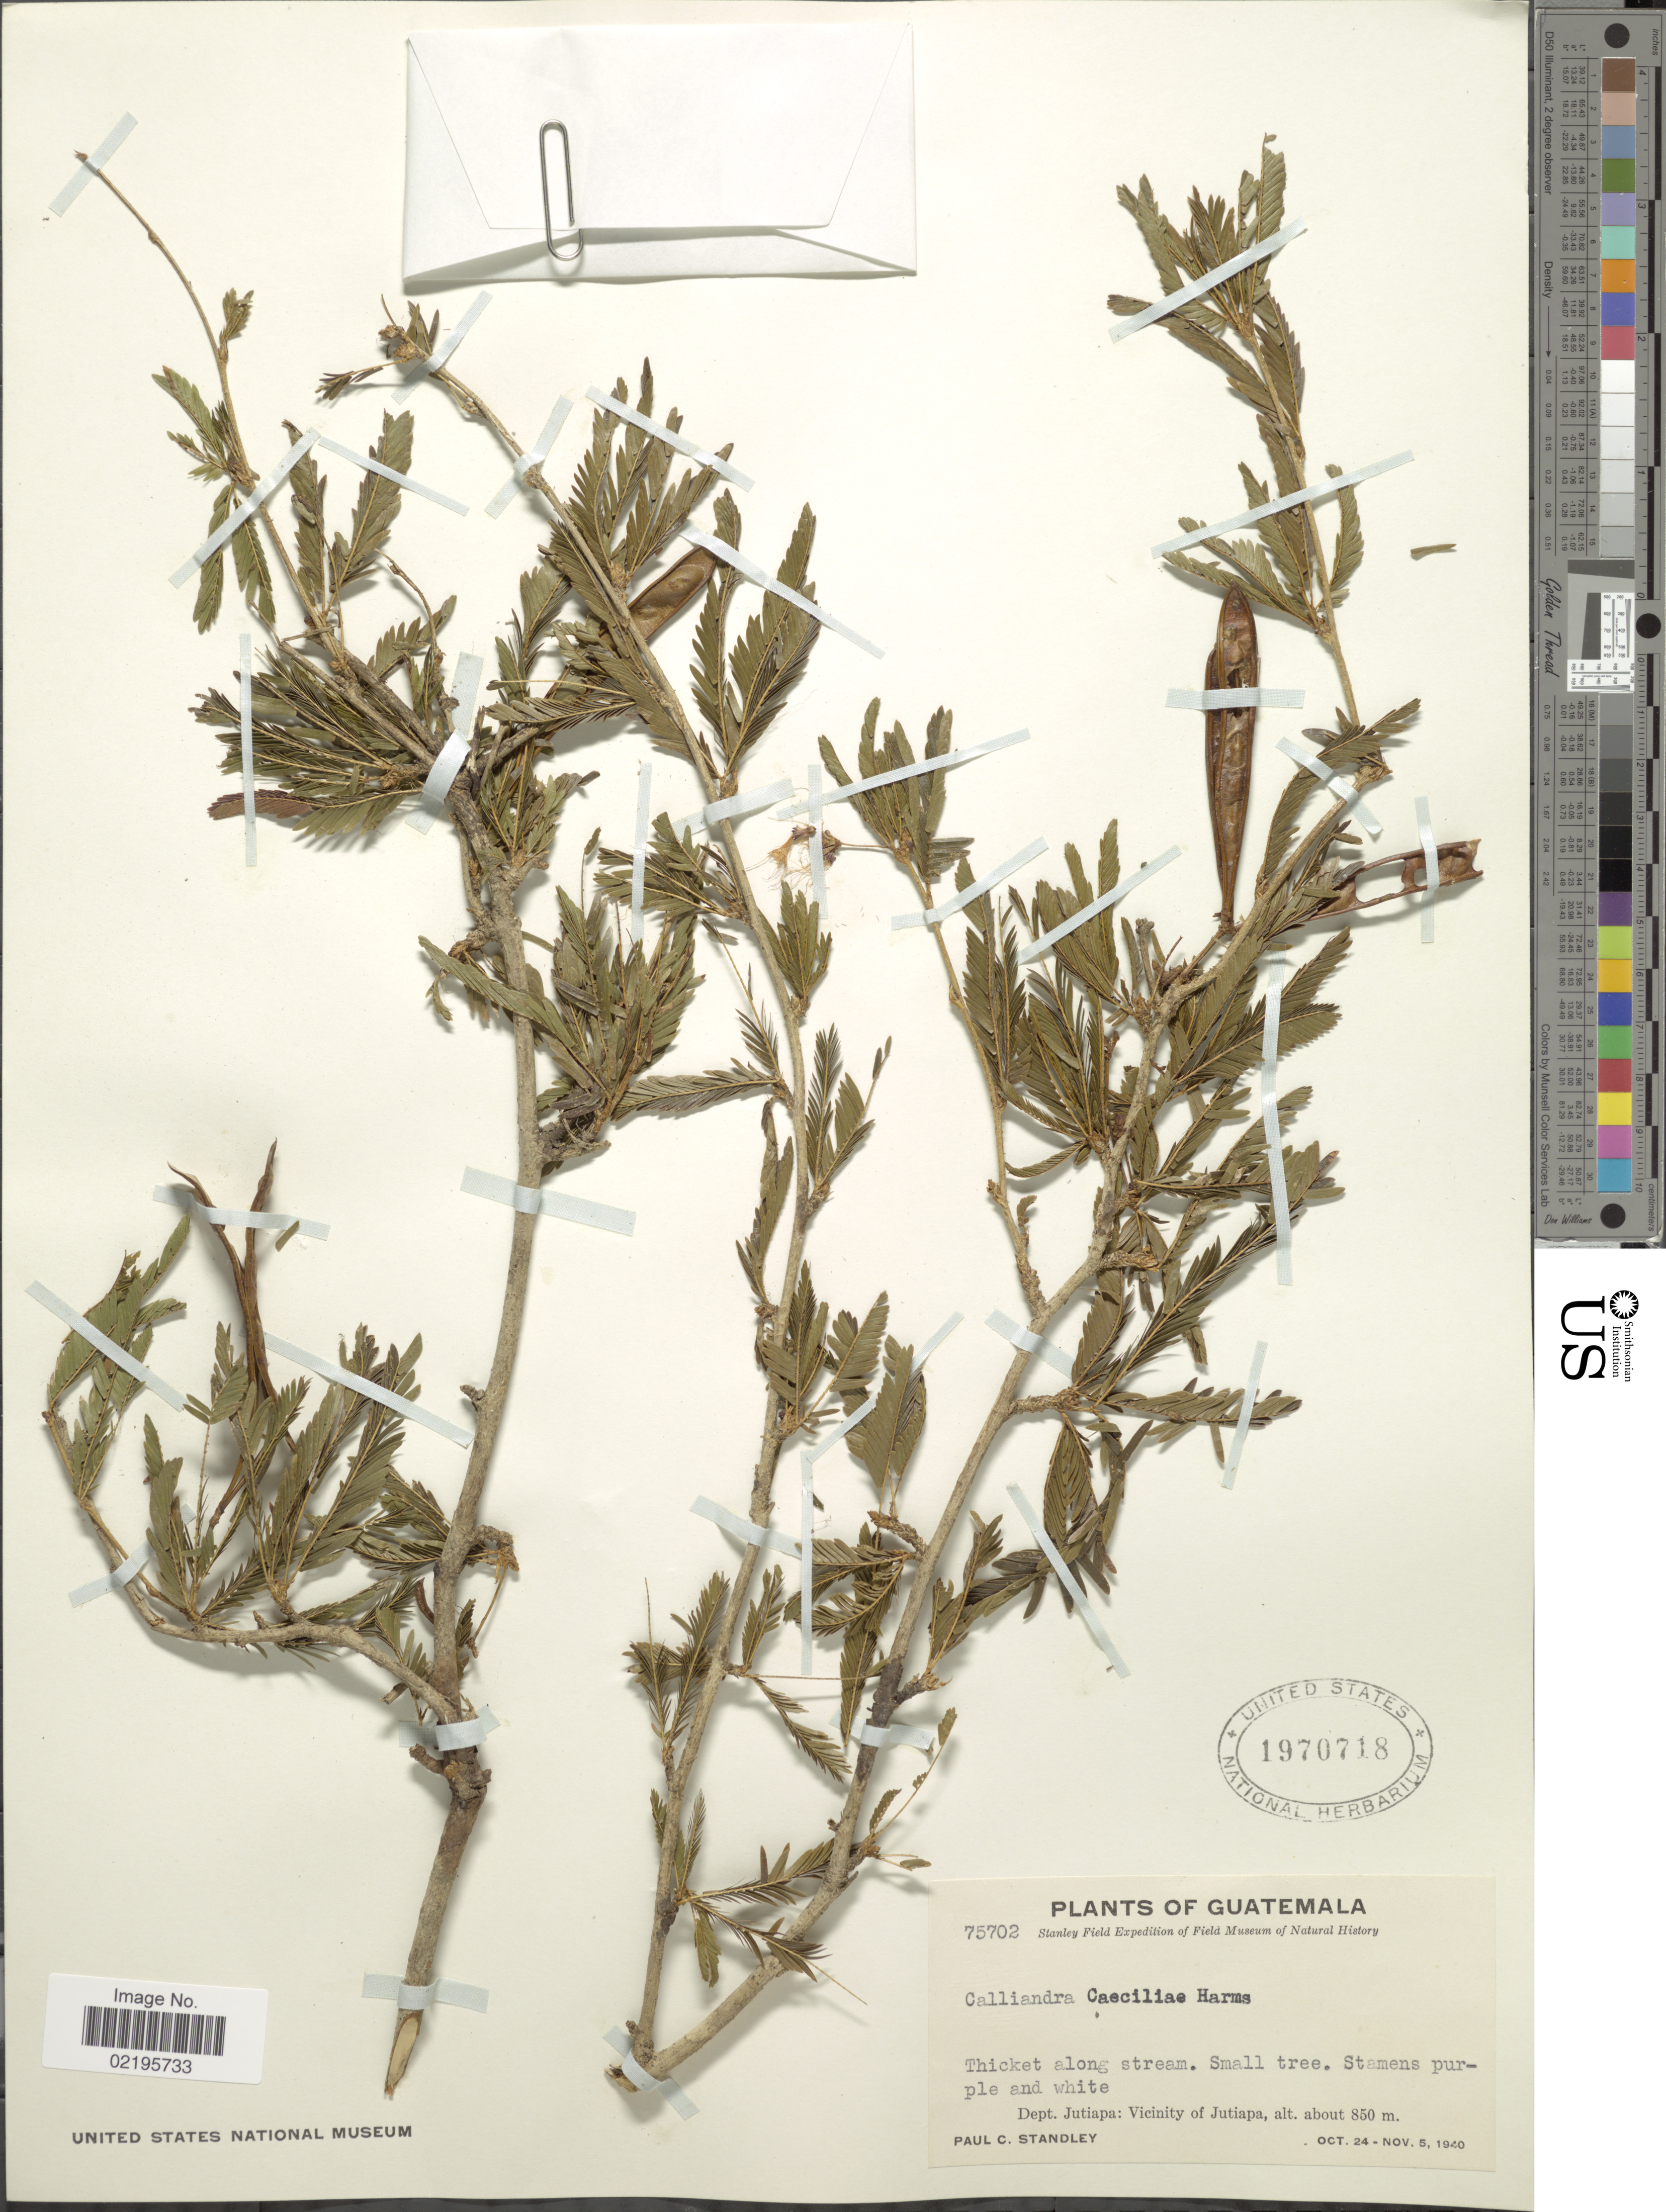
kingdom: Plantae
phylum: Tracheophyta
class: Magnoliopsida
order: Fabales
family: Fabaceae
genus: Calliandra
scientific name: Calliandra caeciliae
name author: Harms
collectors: P. C. Standley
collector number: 75702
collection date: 1940-10-24/1940-11-05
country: Guatemala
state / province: Jutiapa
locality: Vicinity of Jutiapa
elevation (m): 850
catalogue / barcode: US 1970718